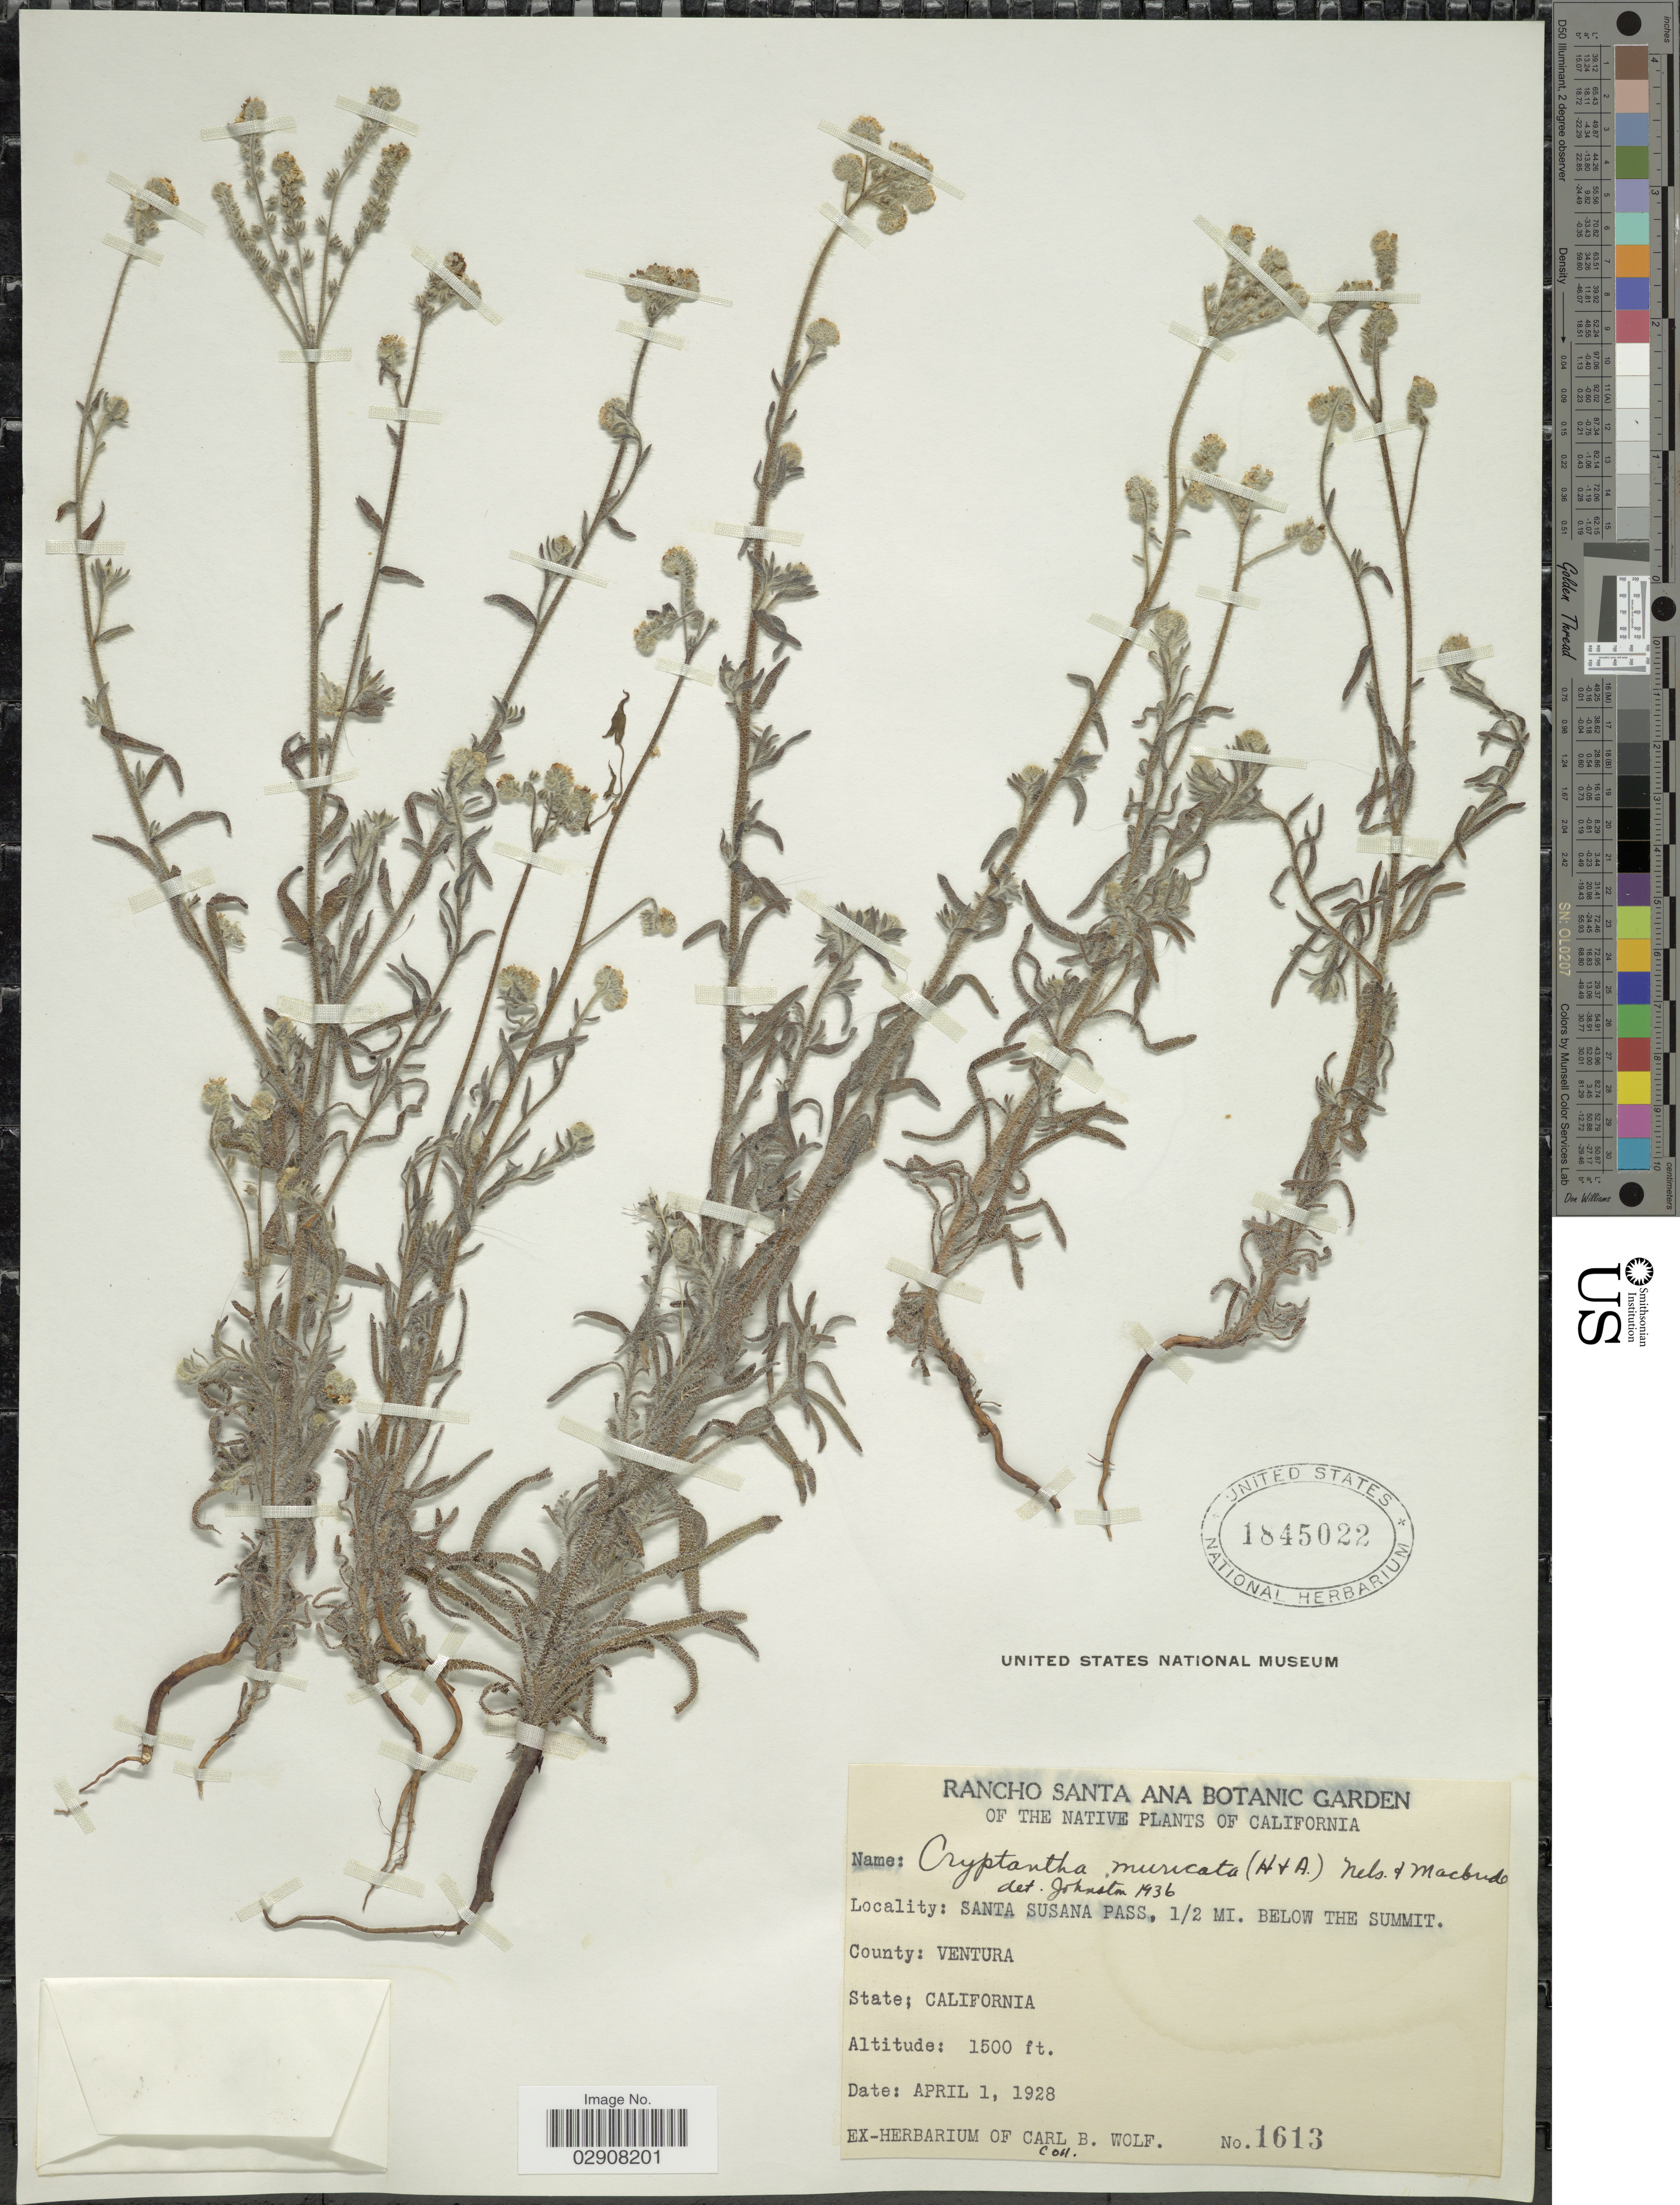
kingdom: Plantae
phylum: Tracheophyta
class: Magnoliopsida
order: Boraginales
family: Boraginaceae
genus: Cryptantha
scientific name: Cryptantha muricata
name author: (Hook. & Arn.) A. Nelson & J.F. Macbr.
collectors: C. B. Wolf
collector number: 1613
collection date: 1928-04-01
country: United States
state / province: California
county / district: Ventura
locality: Santa Susana Pass, ½ mi. below the summit. County: Ventura.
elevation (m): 457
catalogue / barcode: US 1845022